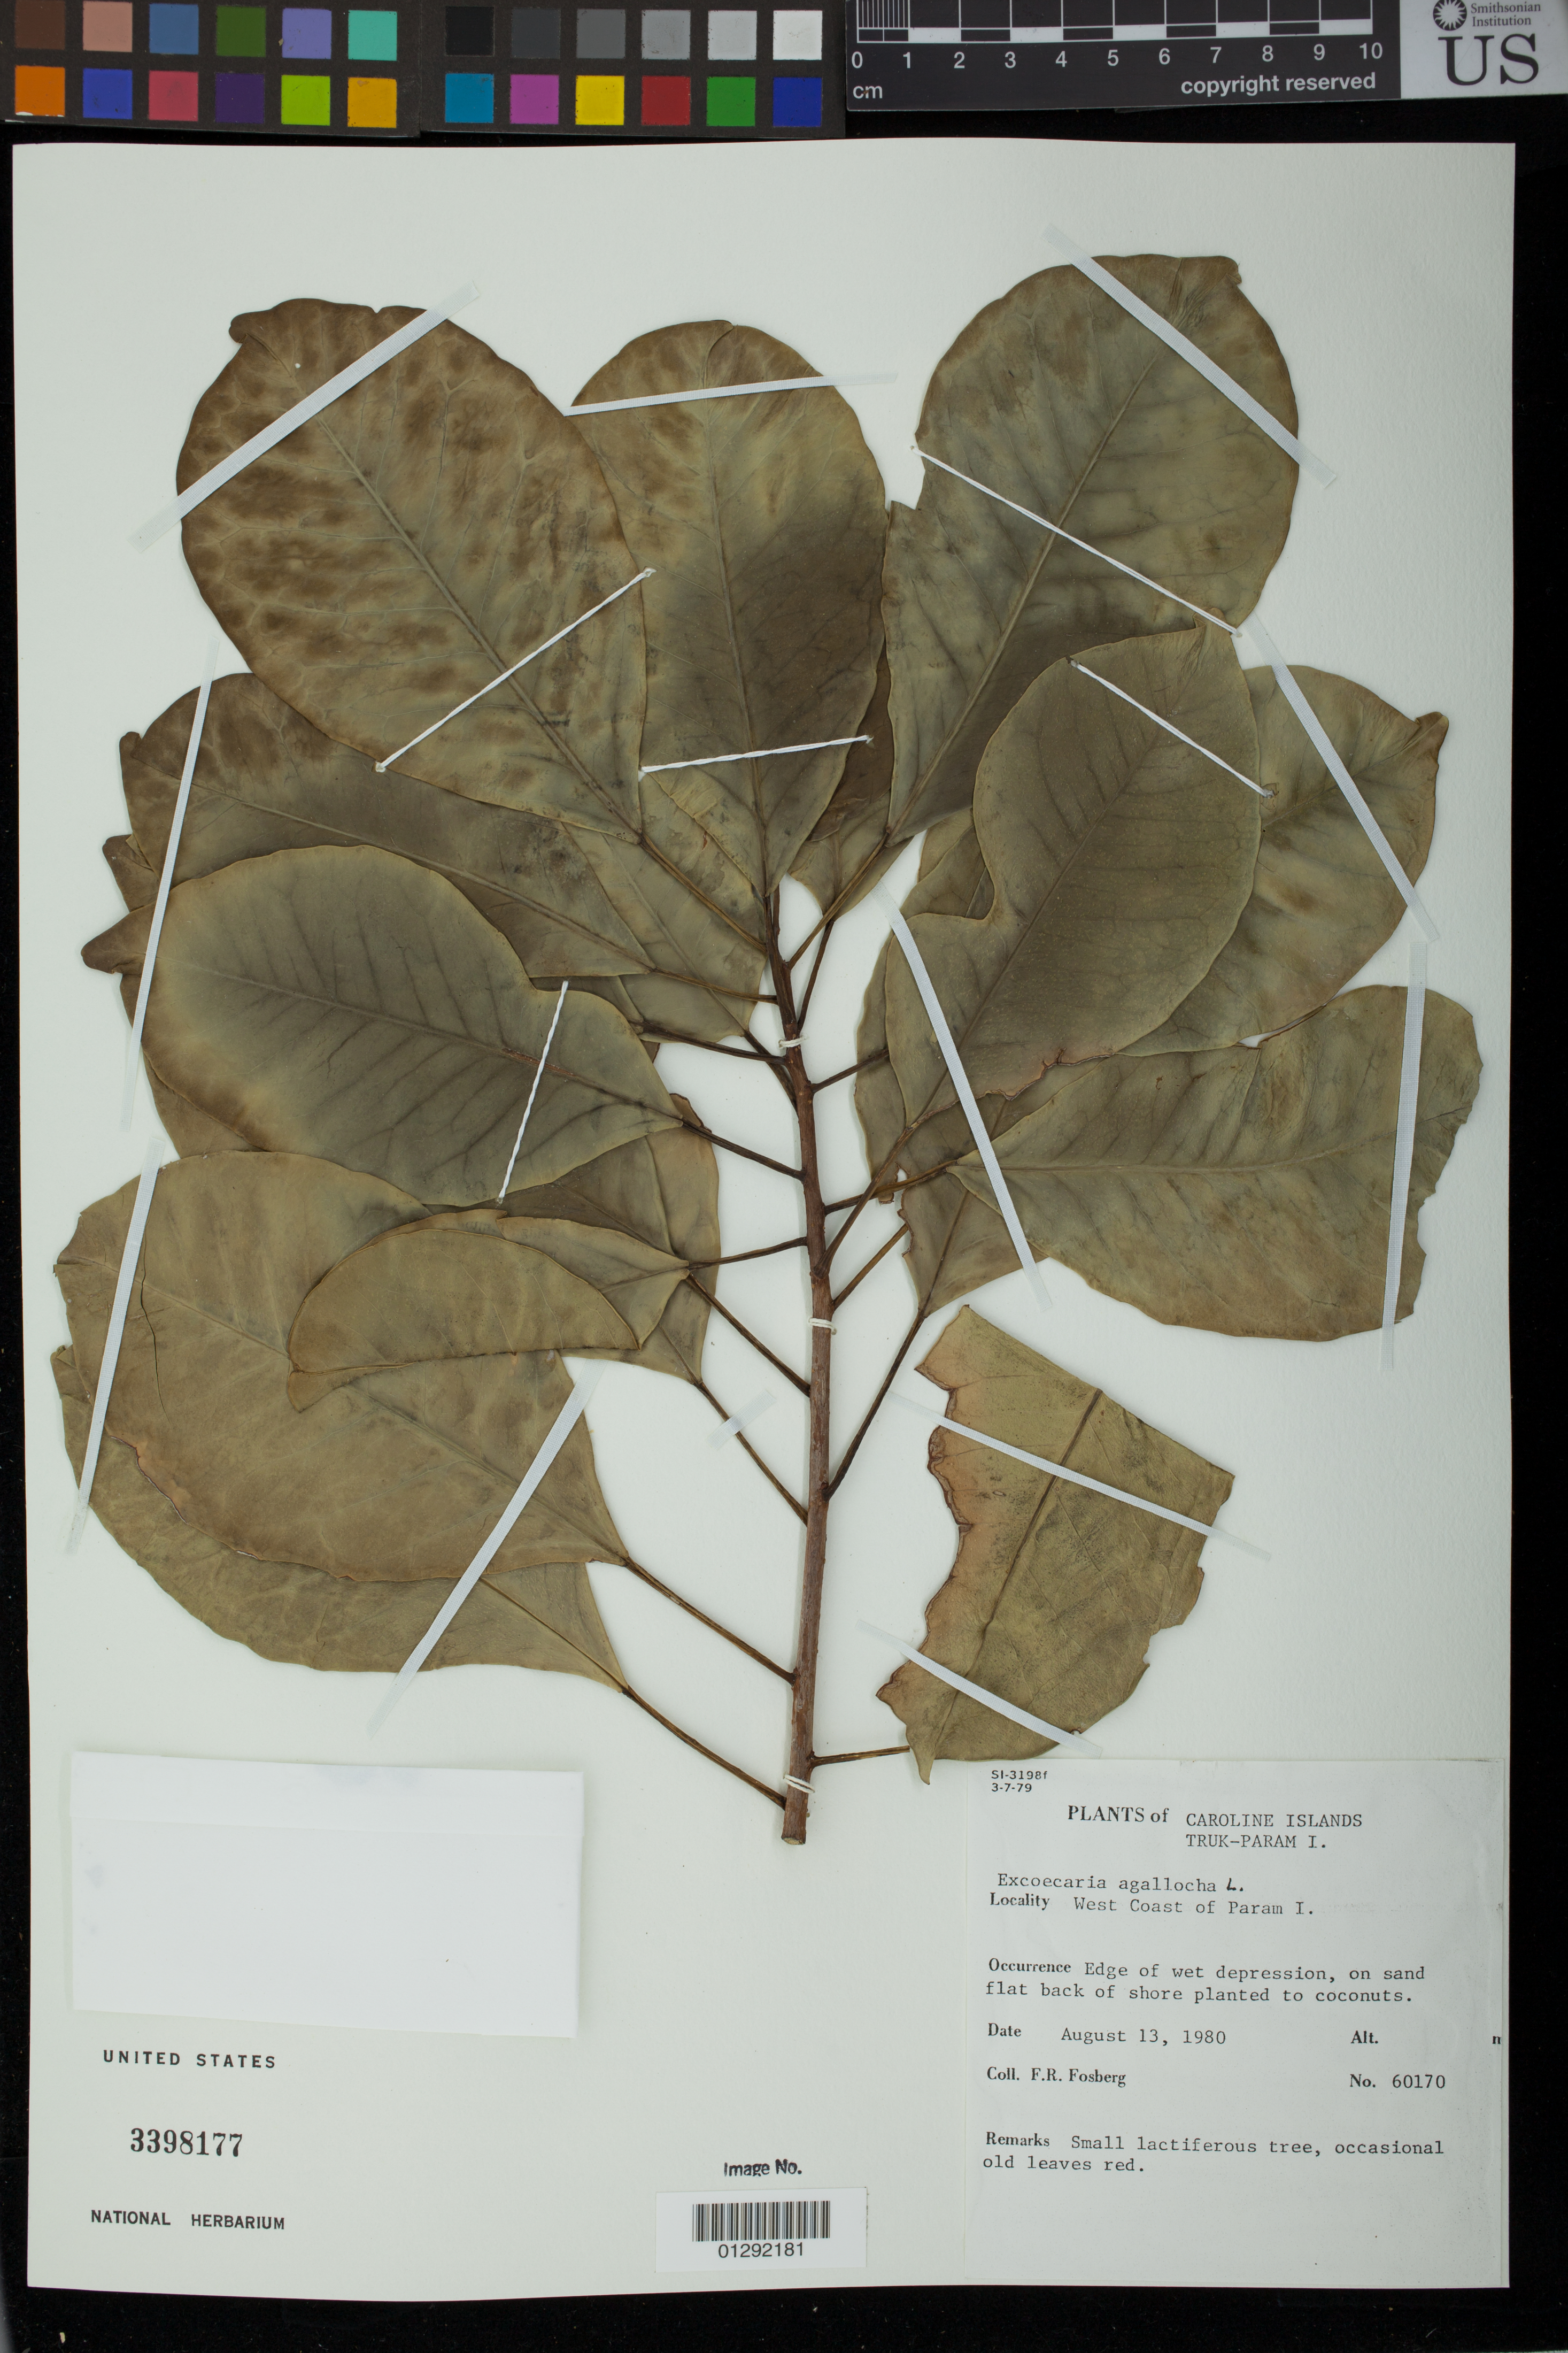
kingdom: Plantae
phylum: Tracheophyta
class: Magnoliopsida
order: Malpighiales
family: Euphorbiaceae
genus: Excoecaria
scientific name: Excoecaria agallocha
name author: L.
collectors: F. R. Fosberg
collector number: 60170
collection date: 1980-08-13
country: Micronesia, Federated States of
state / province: Truk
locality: Caroline Islands. truk-Param I. West Coast of Param I.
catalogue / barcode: US 3398177